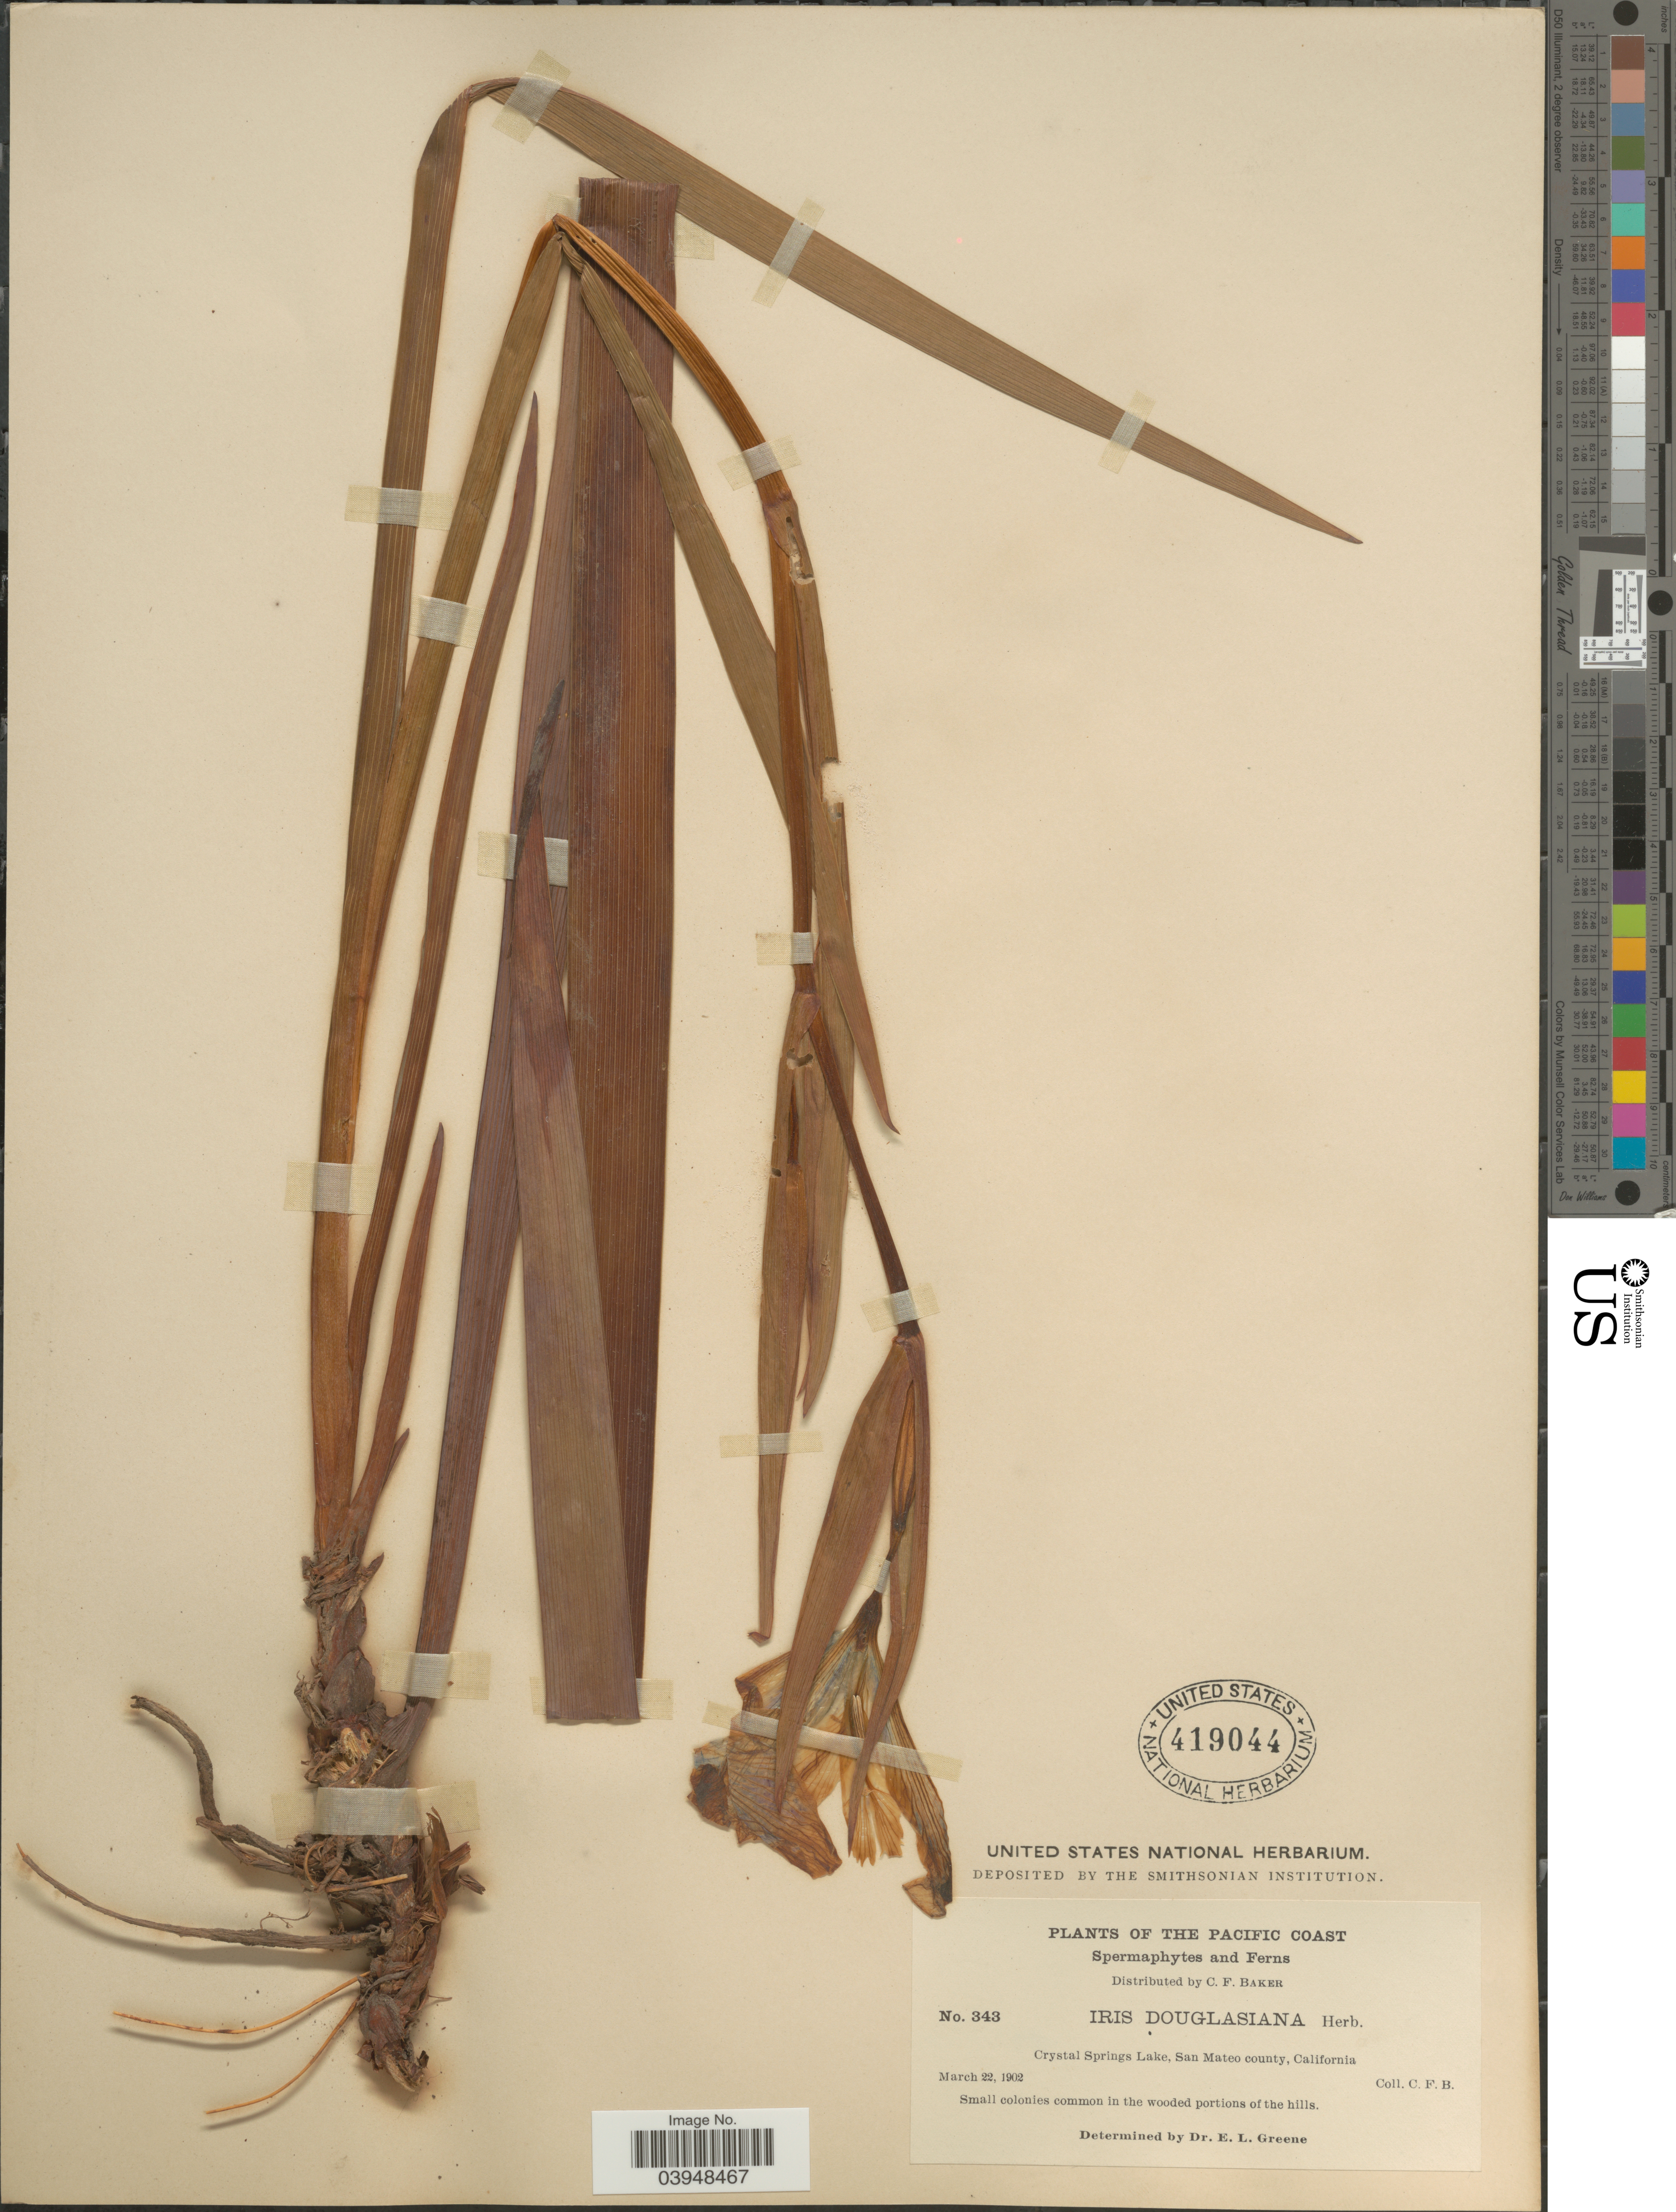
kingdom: Plantae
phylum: Tracheophyta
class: Liliopsida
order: Asparagales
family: Iridaceae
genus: Iris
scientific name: Iris douglasiana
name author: Herb.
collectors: C. F. Baker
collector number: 343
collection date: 1902-03-22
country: United States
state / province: California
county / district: San Mateo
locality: Pacific Coast. Crystal Springs Lake, San Mateo county.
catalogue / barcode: US 419044